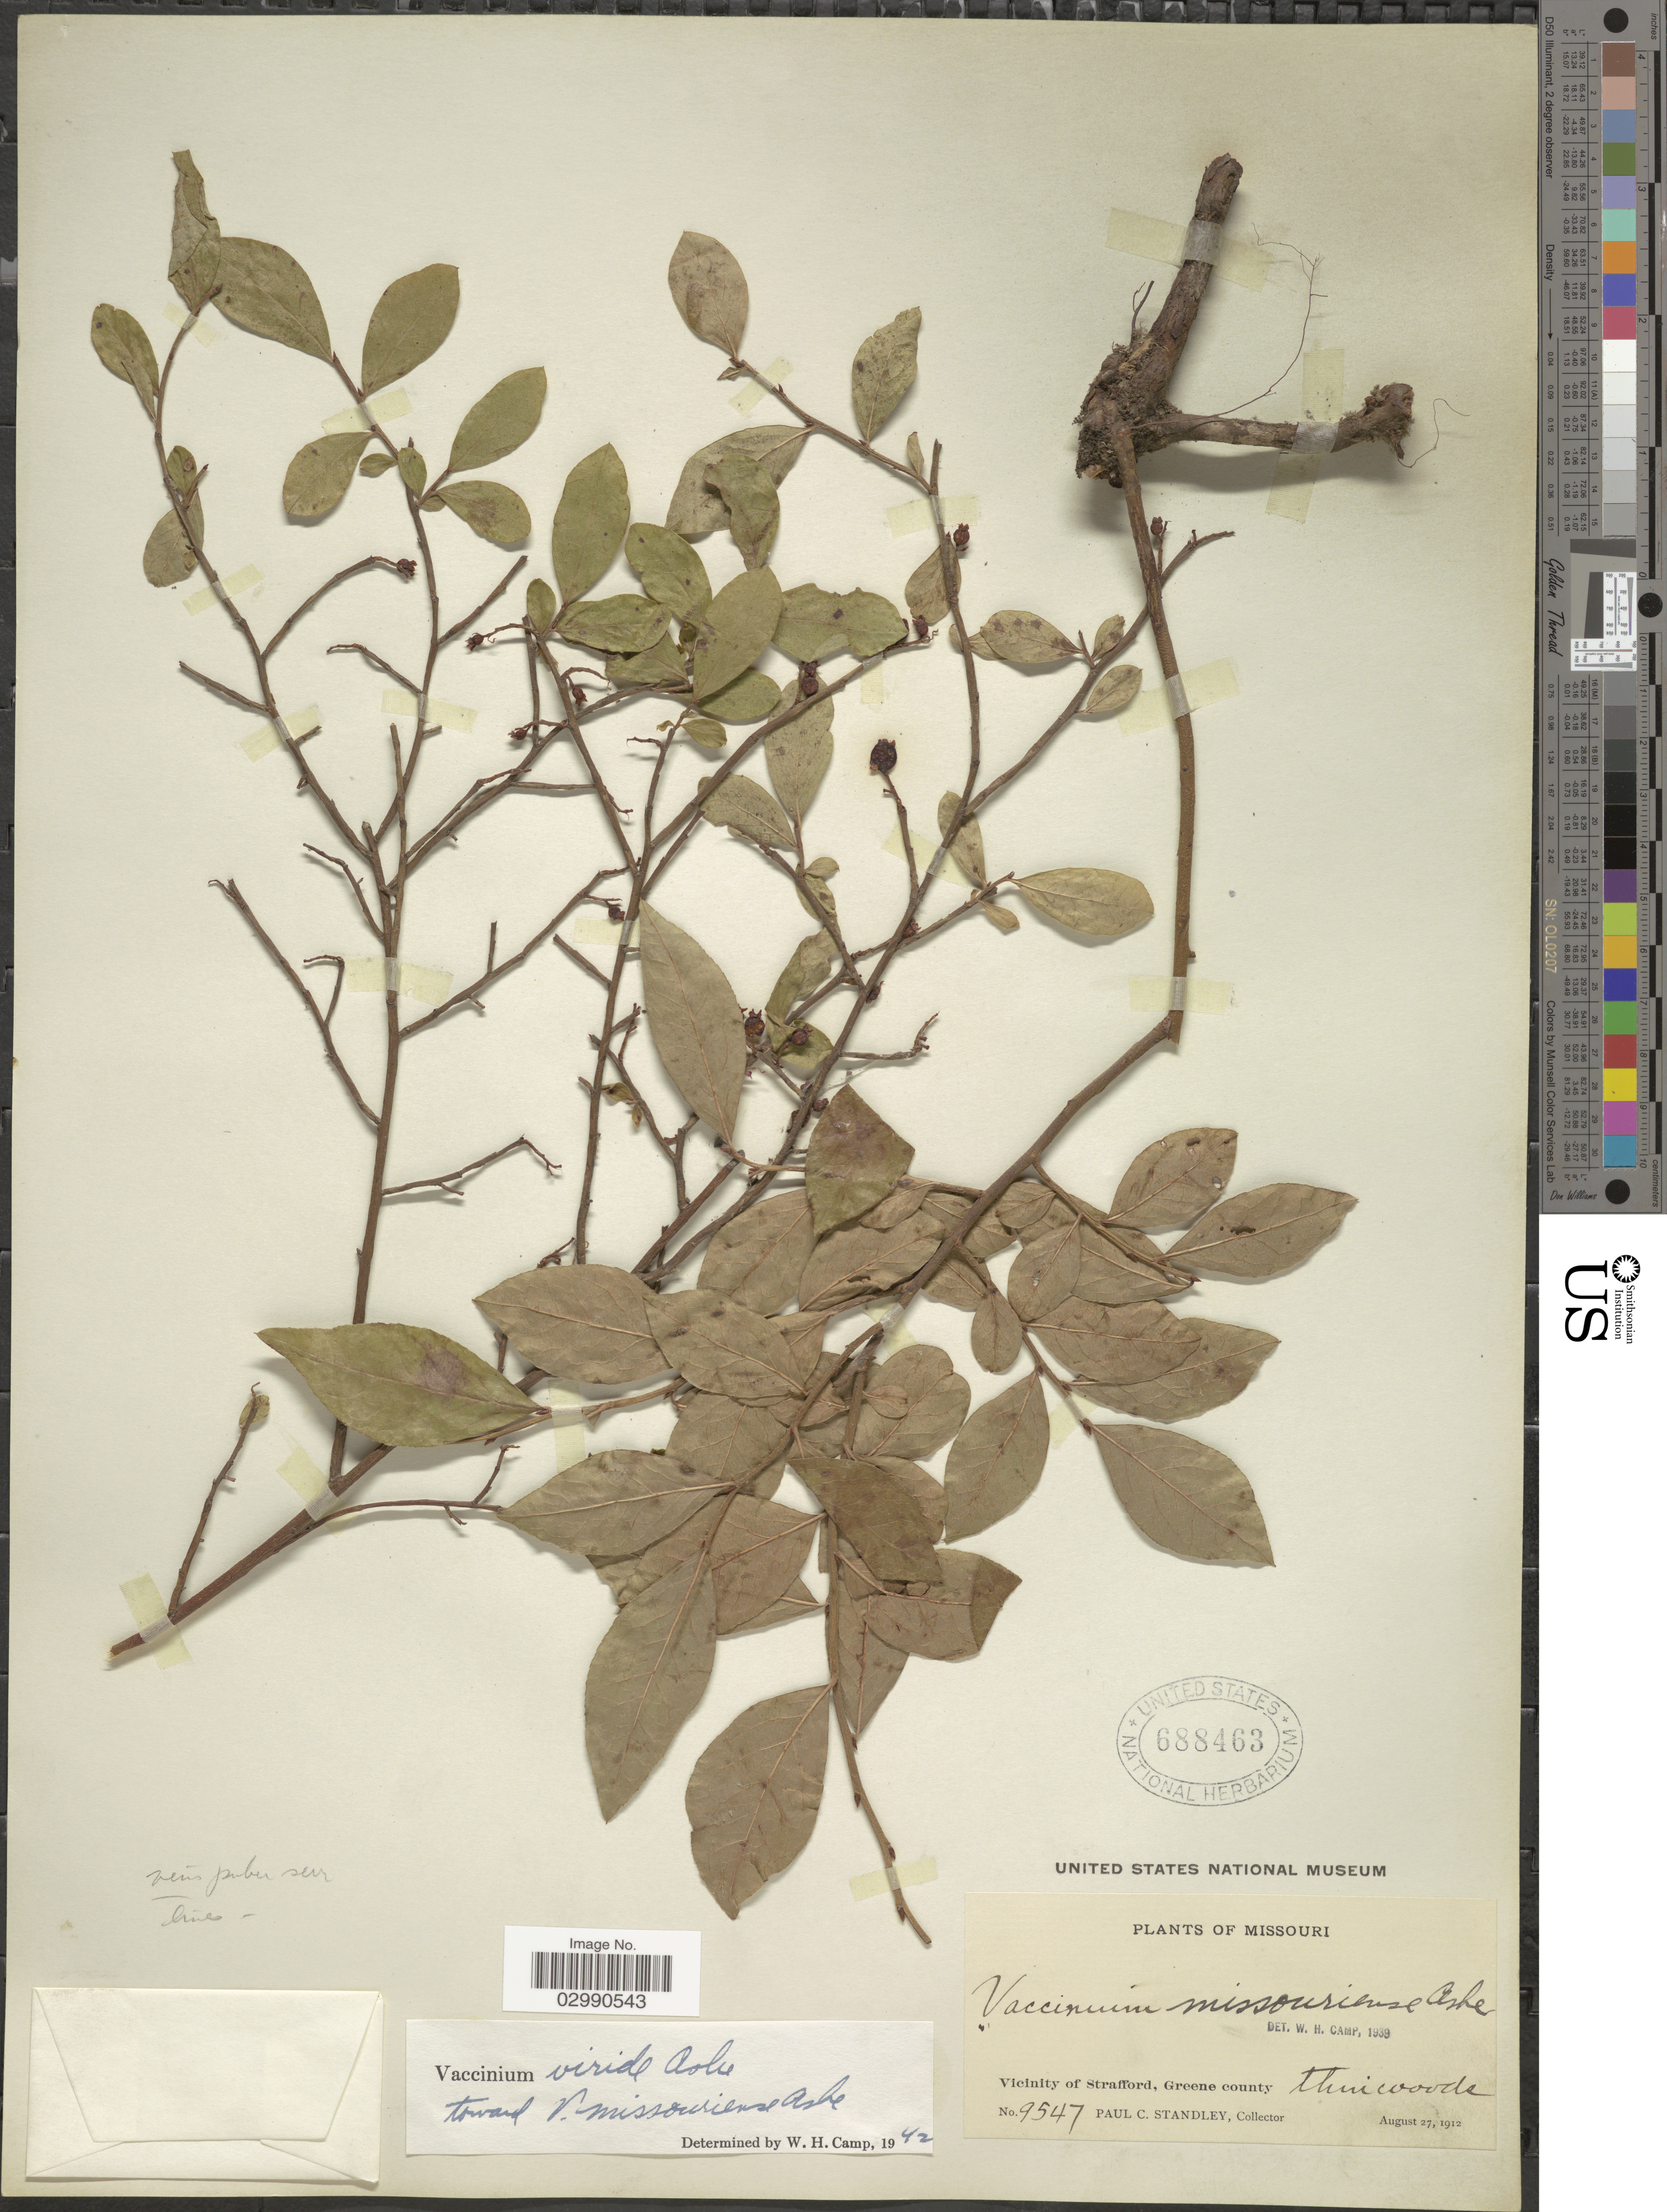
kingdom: Plantae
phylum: Tracheophyta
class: Magnoliopsida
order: Ericales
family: Ericaceae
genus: Vaccinium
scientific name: Vaccinium viride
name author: Ashe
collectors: P. C. Standley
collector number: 9547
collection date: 1912-08-27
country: United States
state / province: Missouri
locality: Vicinity of Strafford, Greene county.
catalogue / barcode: US 688463